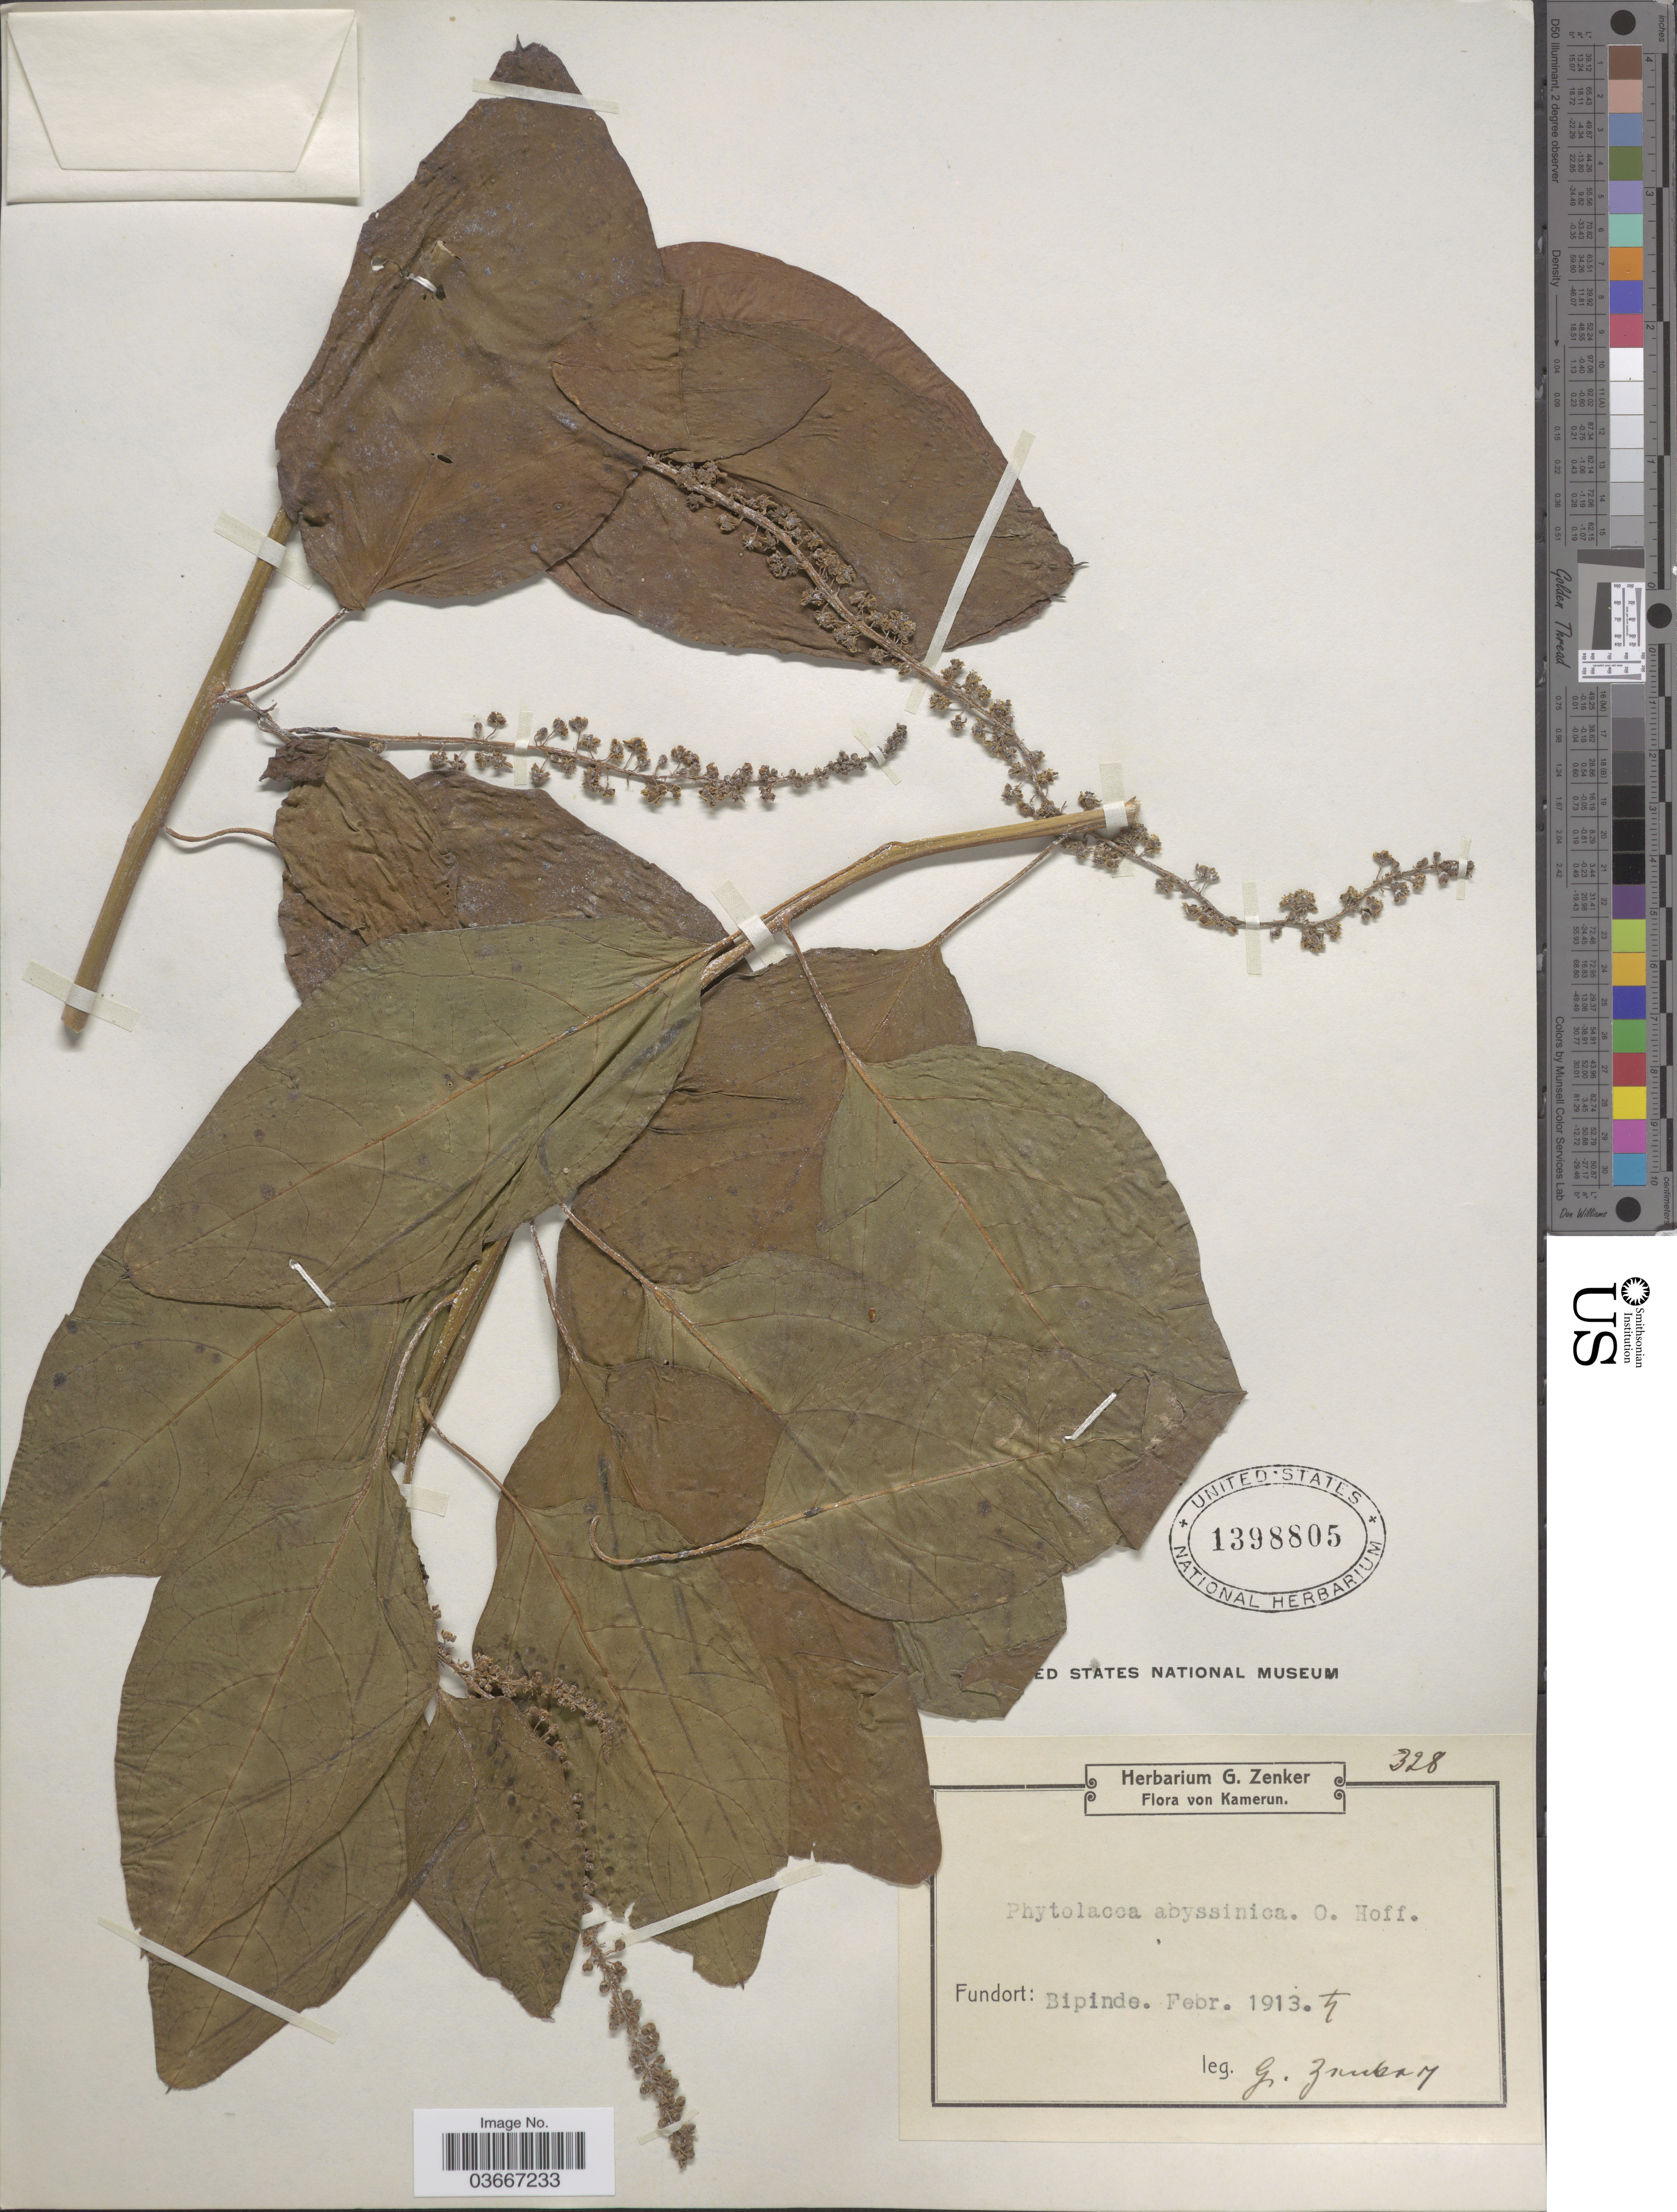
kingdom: Plantae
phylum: Tracheophyta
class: Magnoliopsida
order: Caryophyllales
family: Phytolaccaceae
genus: Phytolacca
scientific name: Phytolacca abyssinica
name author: Hoffm.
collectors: G. A. Zenker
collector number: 328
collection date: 1913-02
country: Cameroon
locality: Bipinde.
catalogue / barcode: US 1398805